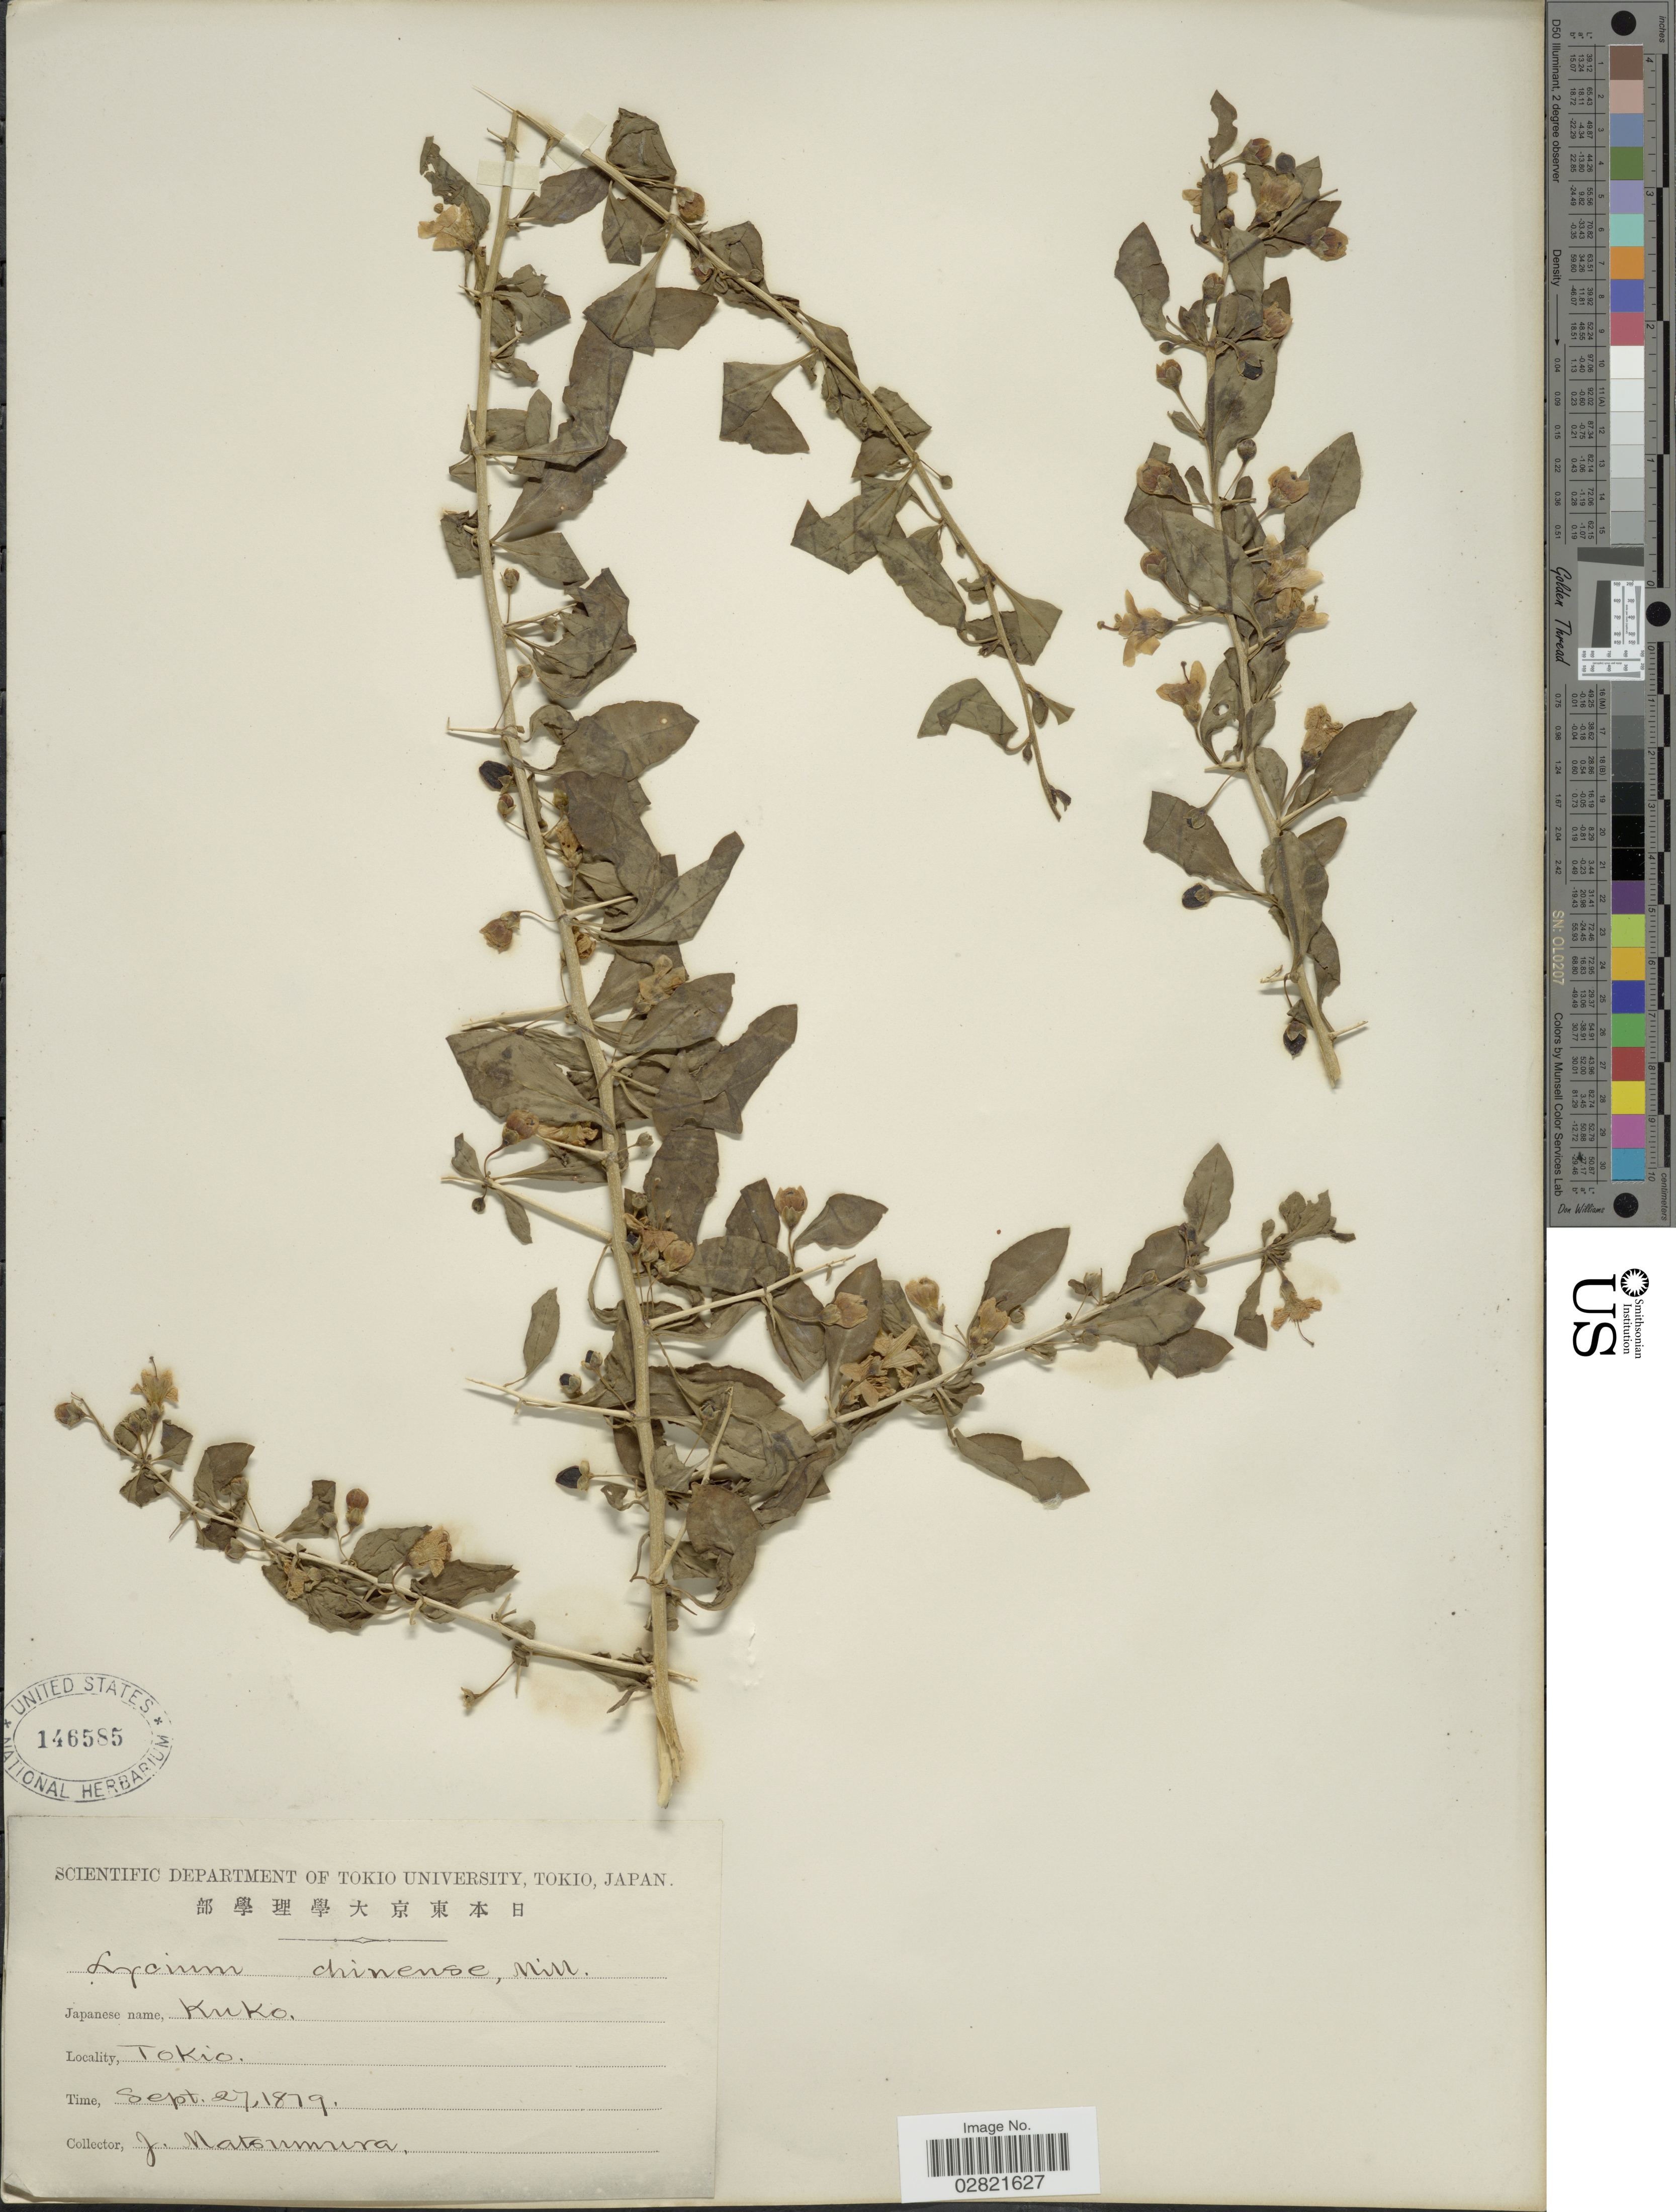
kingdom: Plantae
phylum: Tracheophyta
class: Magnoliopsida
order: Solanales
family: Solanaceae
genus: Lycium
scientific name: Lycium chinense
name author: Mill.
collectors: J. Matsumura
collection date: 1879-09-27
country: Japan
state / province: Tokyo, Federal City of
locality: Tokio.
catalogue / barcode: US 146585